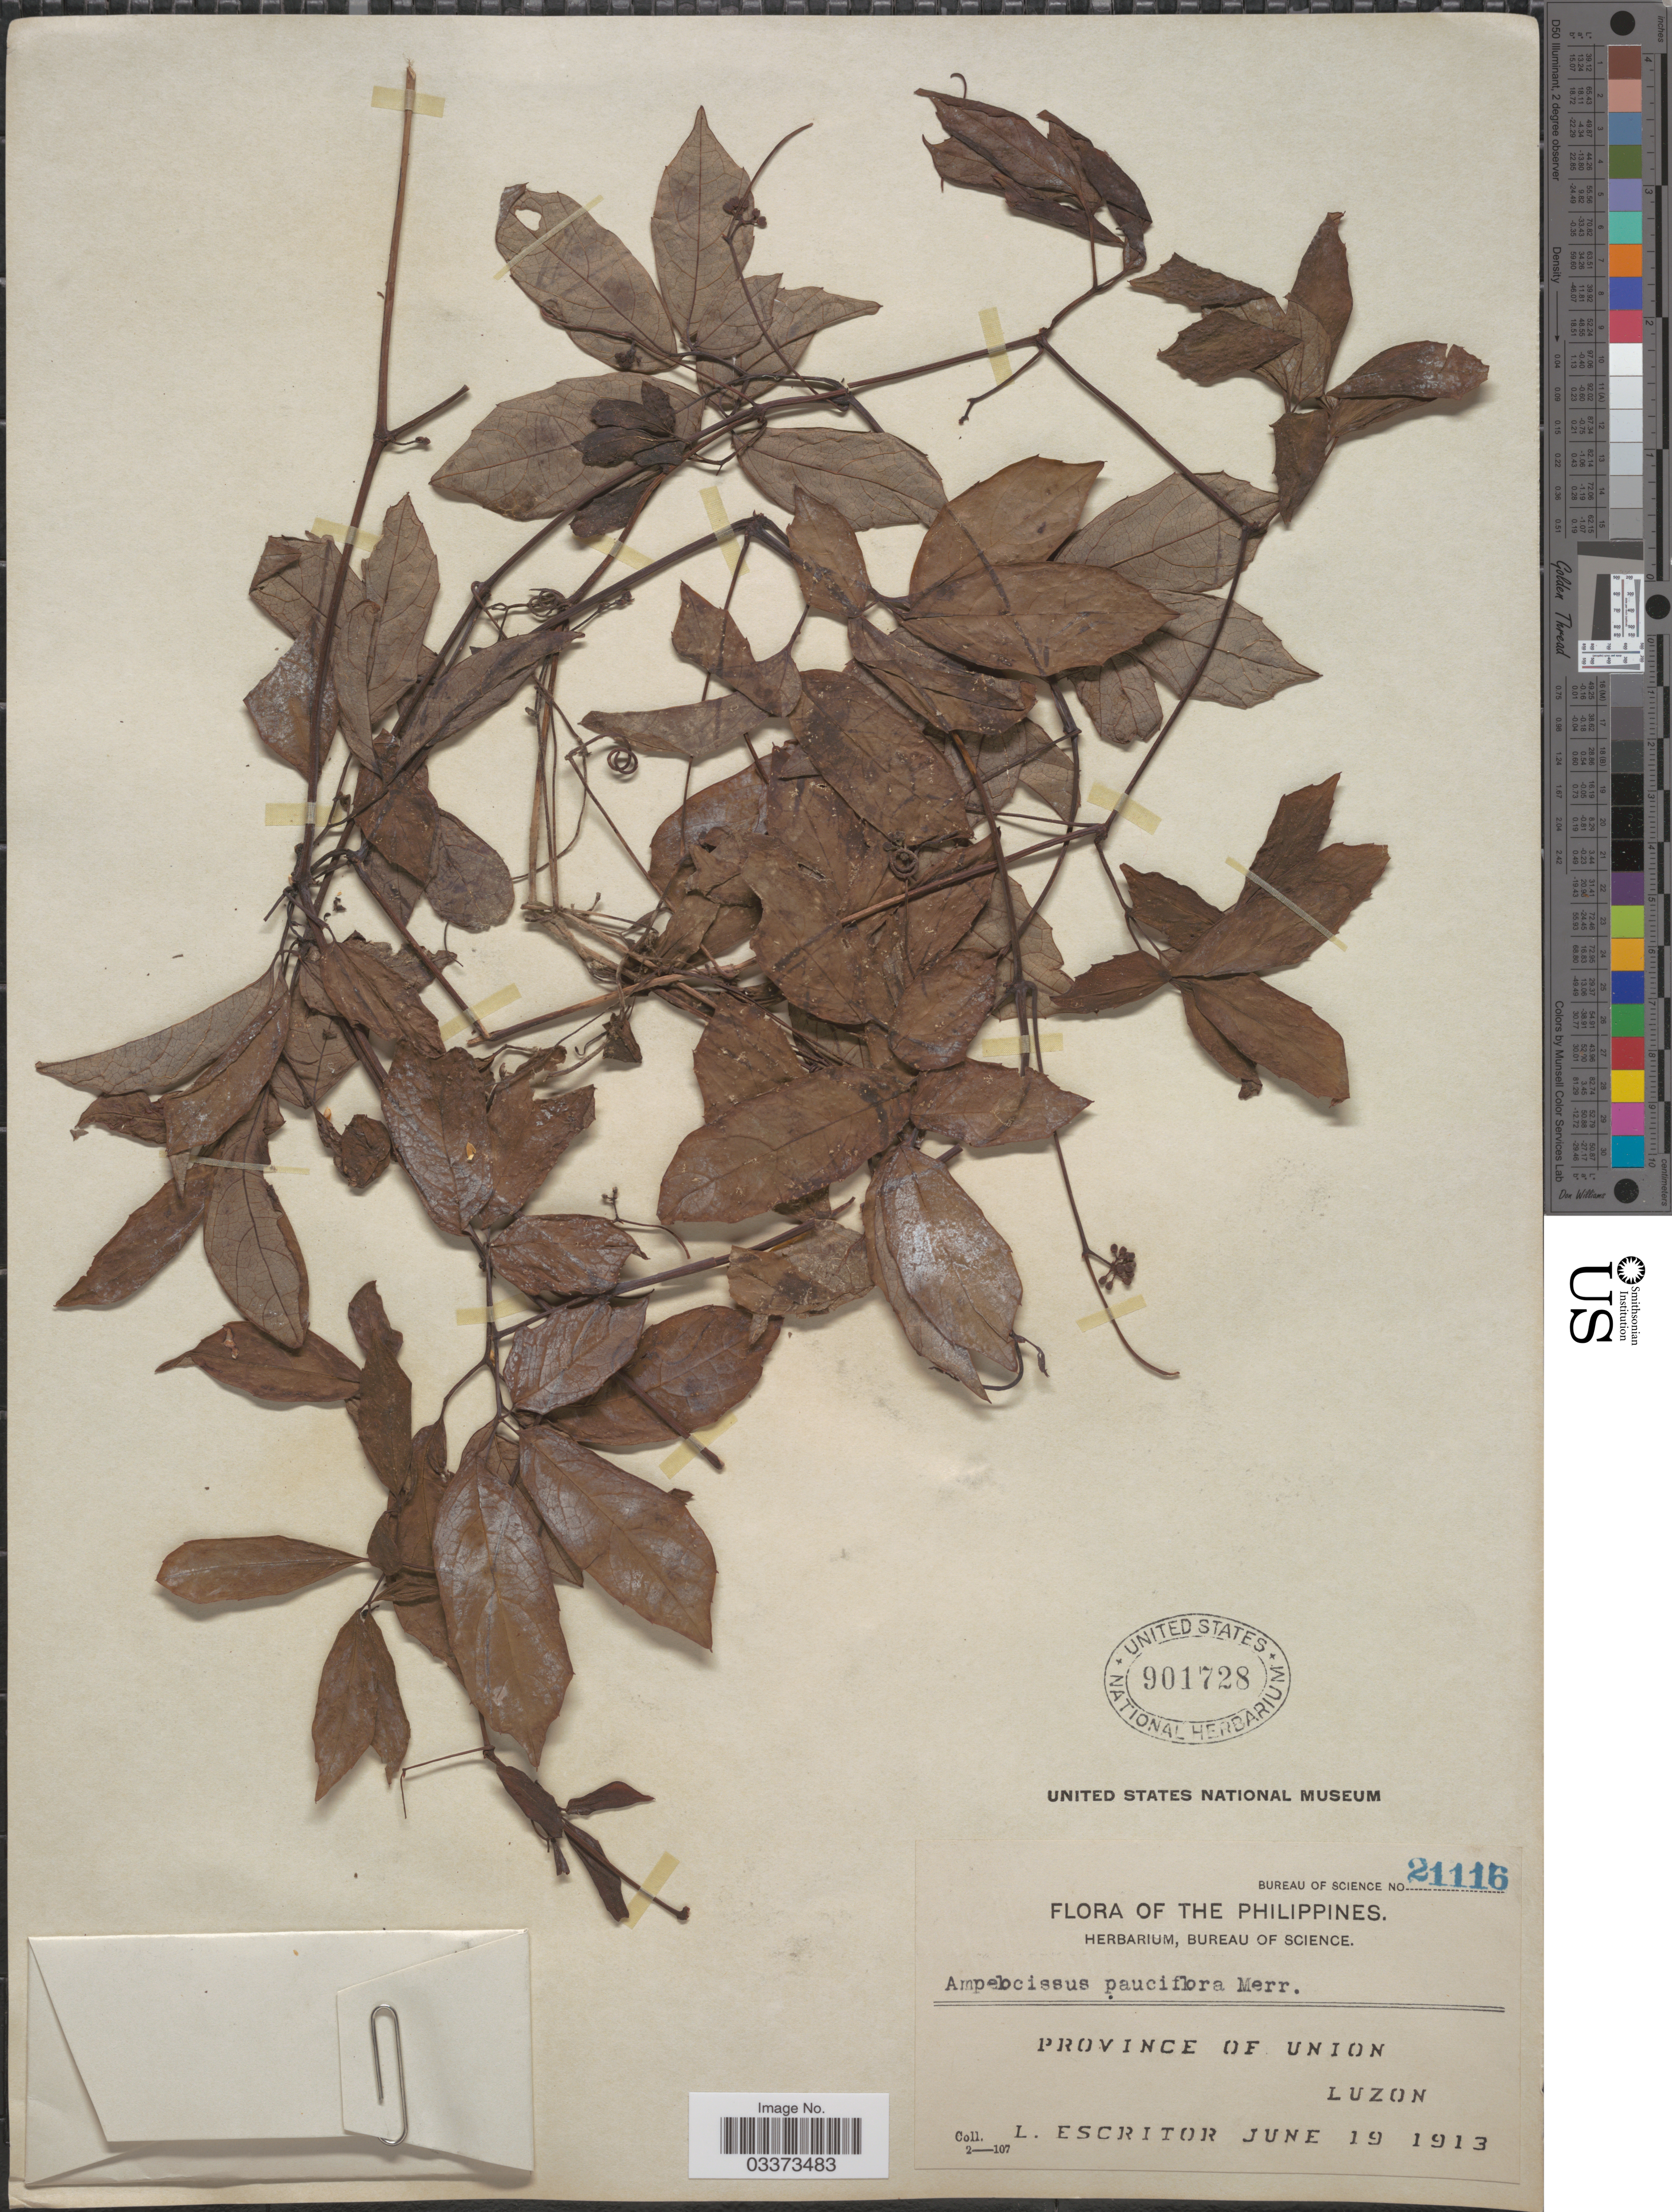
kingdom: Plantae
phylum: Tracheophyta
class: Magnoliopsida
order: Vitales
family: Vitaceae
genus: Ampelocissus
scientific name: Ampelocissus pauciflora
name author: Merr.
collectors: L. Escritor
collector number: Bureau of Science 21116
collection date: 1913-06-19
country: Philippines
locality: Province of Union. Luzon.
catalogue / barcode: US 901728